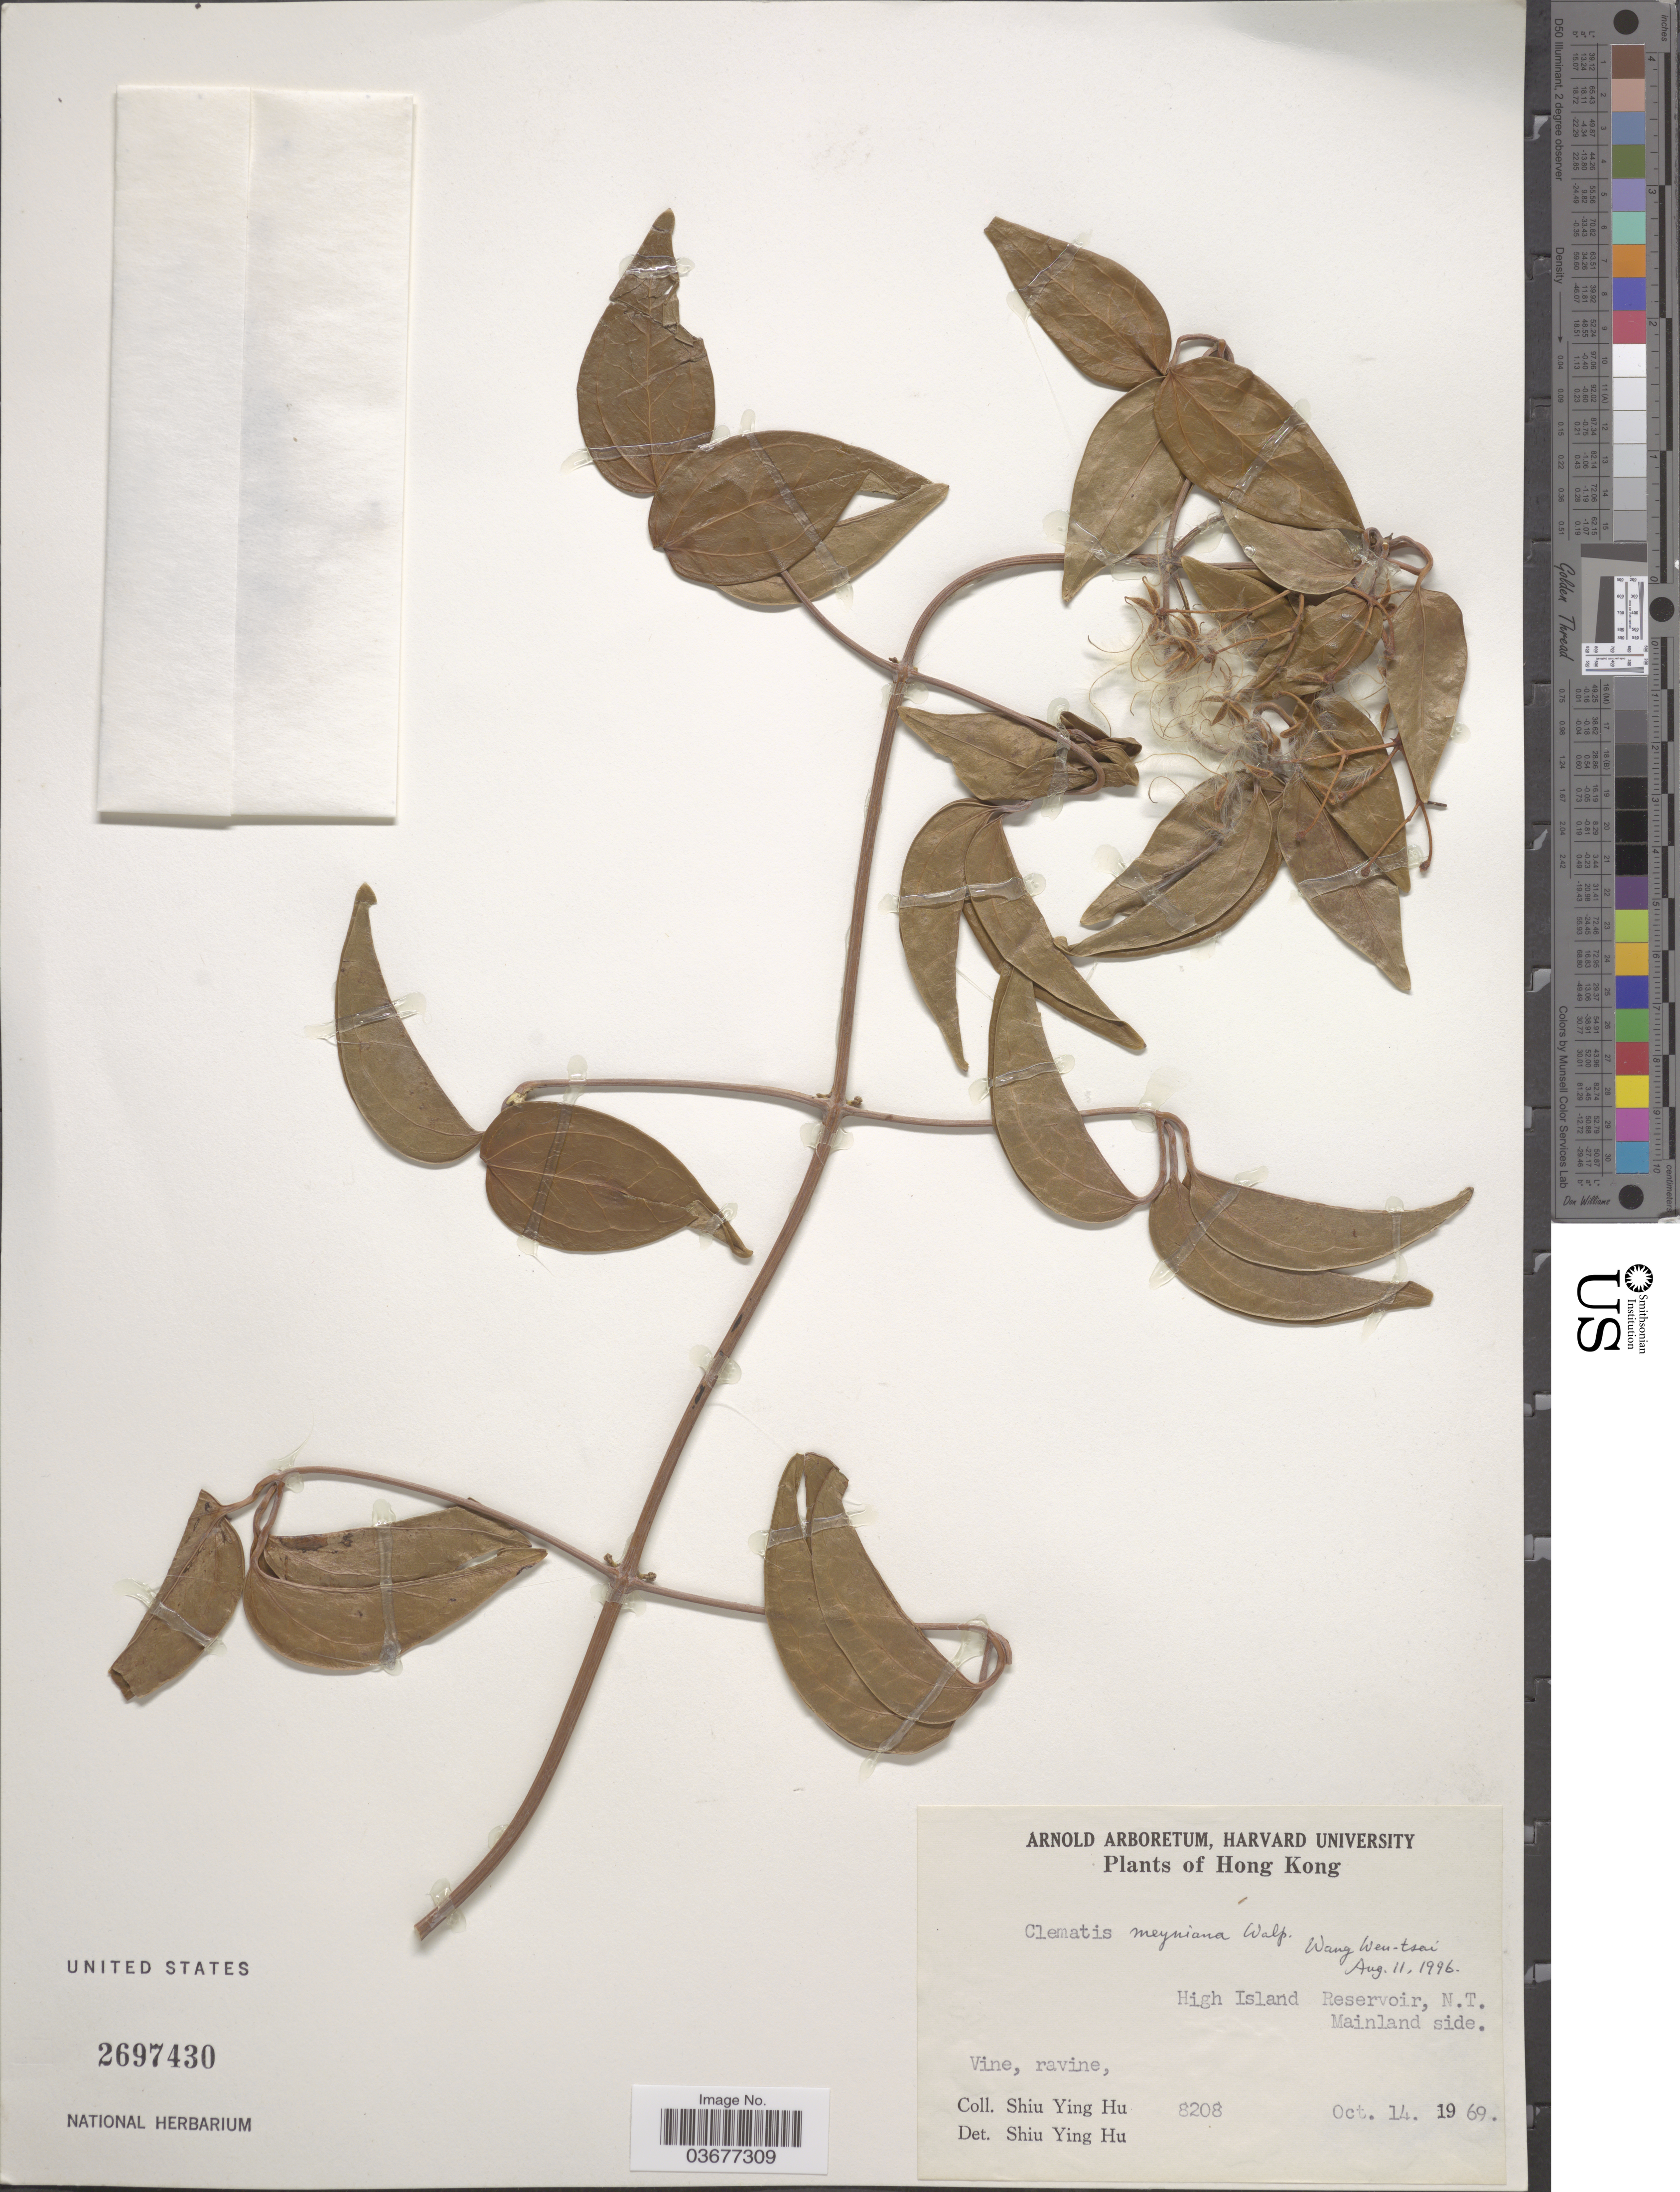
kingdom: Plantae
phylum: Tracheophyta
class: Magnoliopsida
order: Ranunculales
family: Ranunculaceae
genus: Clematis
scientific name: Clematis meyeniana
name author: Walp.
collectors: S. Y. Hu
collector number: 8208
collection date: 1969-10-14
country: China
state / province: Hong Kong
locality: High Island Reservoir, N.T. Mainland side.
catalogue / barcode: US 2697430